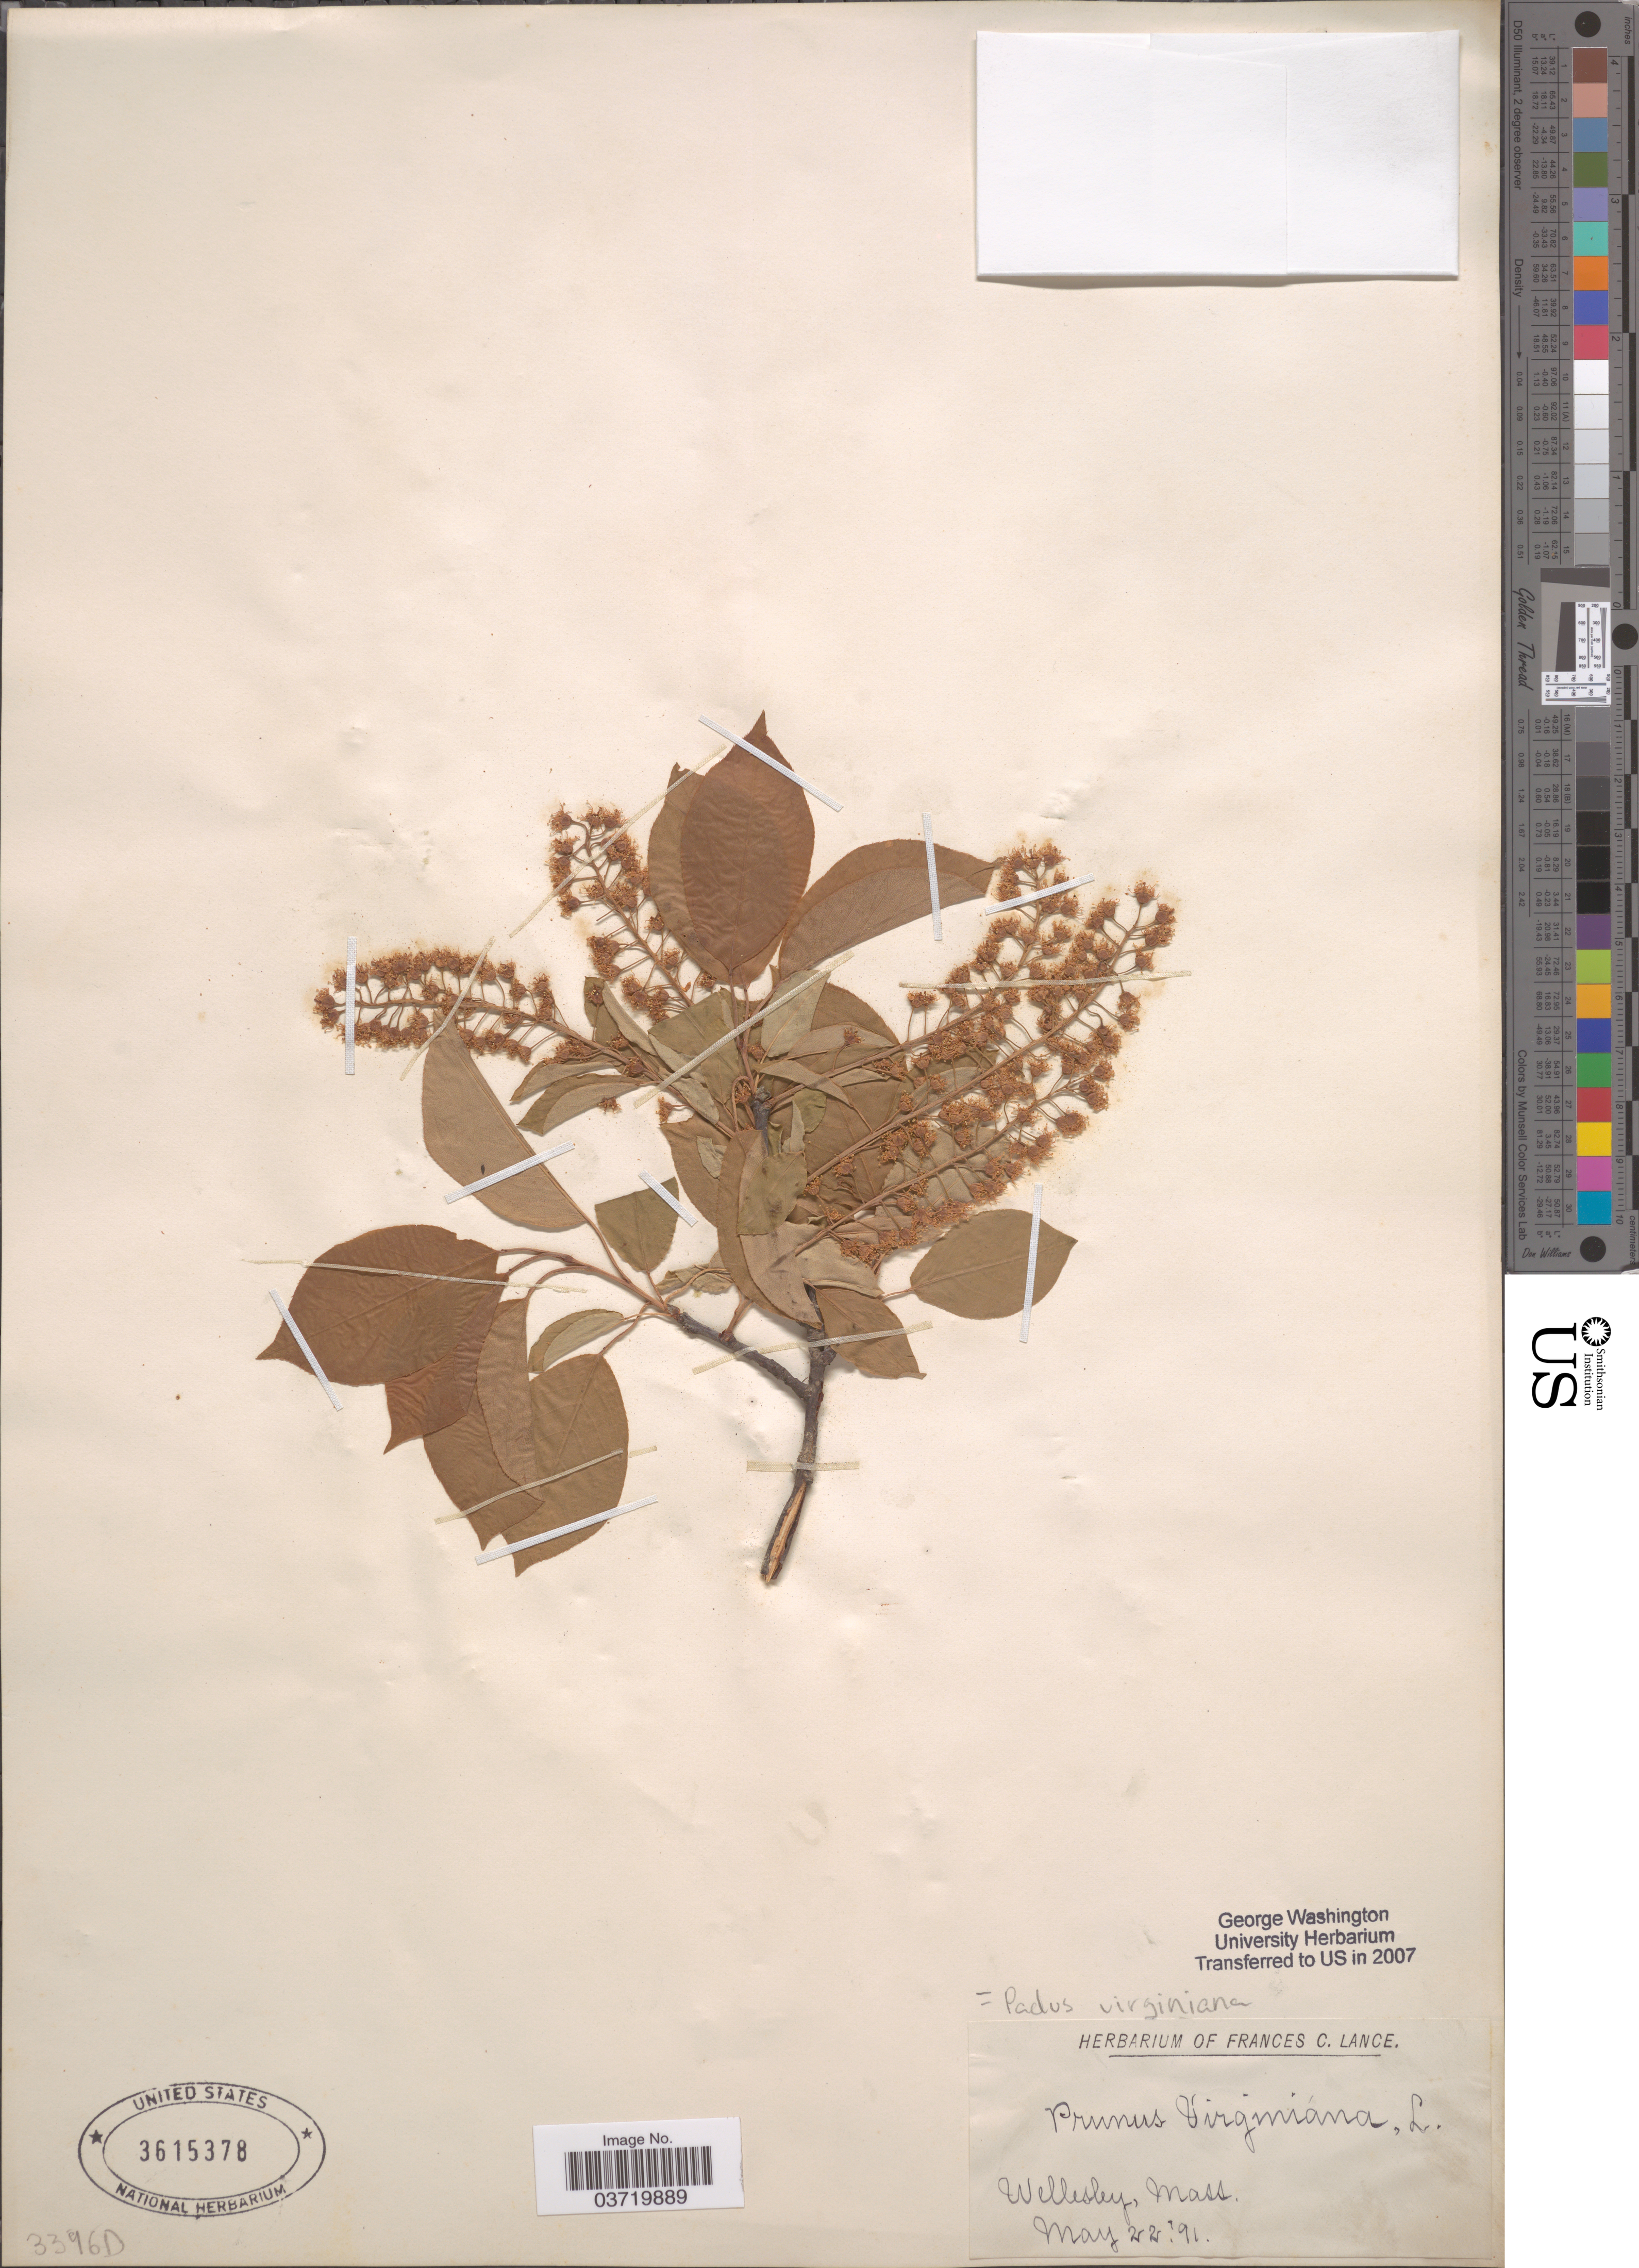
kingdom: Plantae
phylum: Tracheophyta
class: Magnoliopsida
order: Rosales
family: Rosaceae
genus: Prunus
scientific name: Prunus virginiana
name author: L.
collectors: ex herb. Frances C. Lance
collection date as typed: Transcribed d/m/y: 22/5/91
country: United States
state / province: Massachusetts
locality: Wellesley.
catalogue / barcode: US 3615378